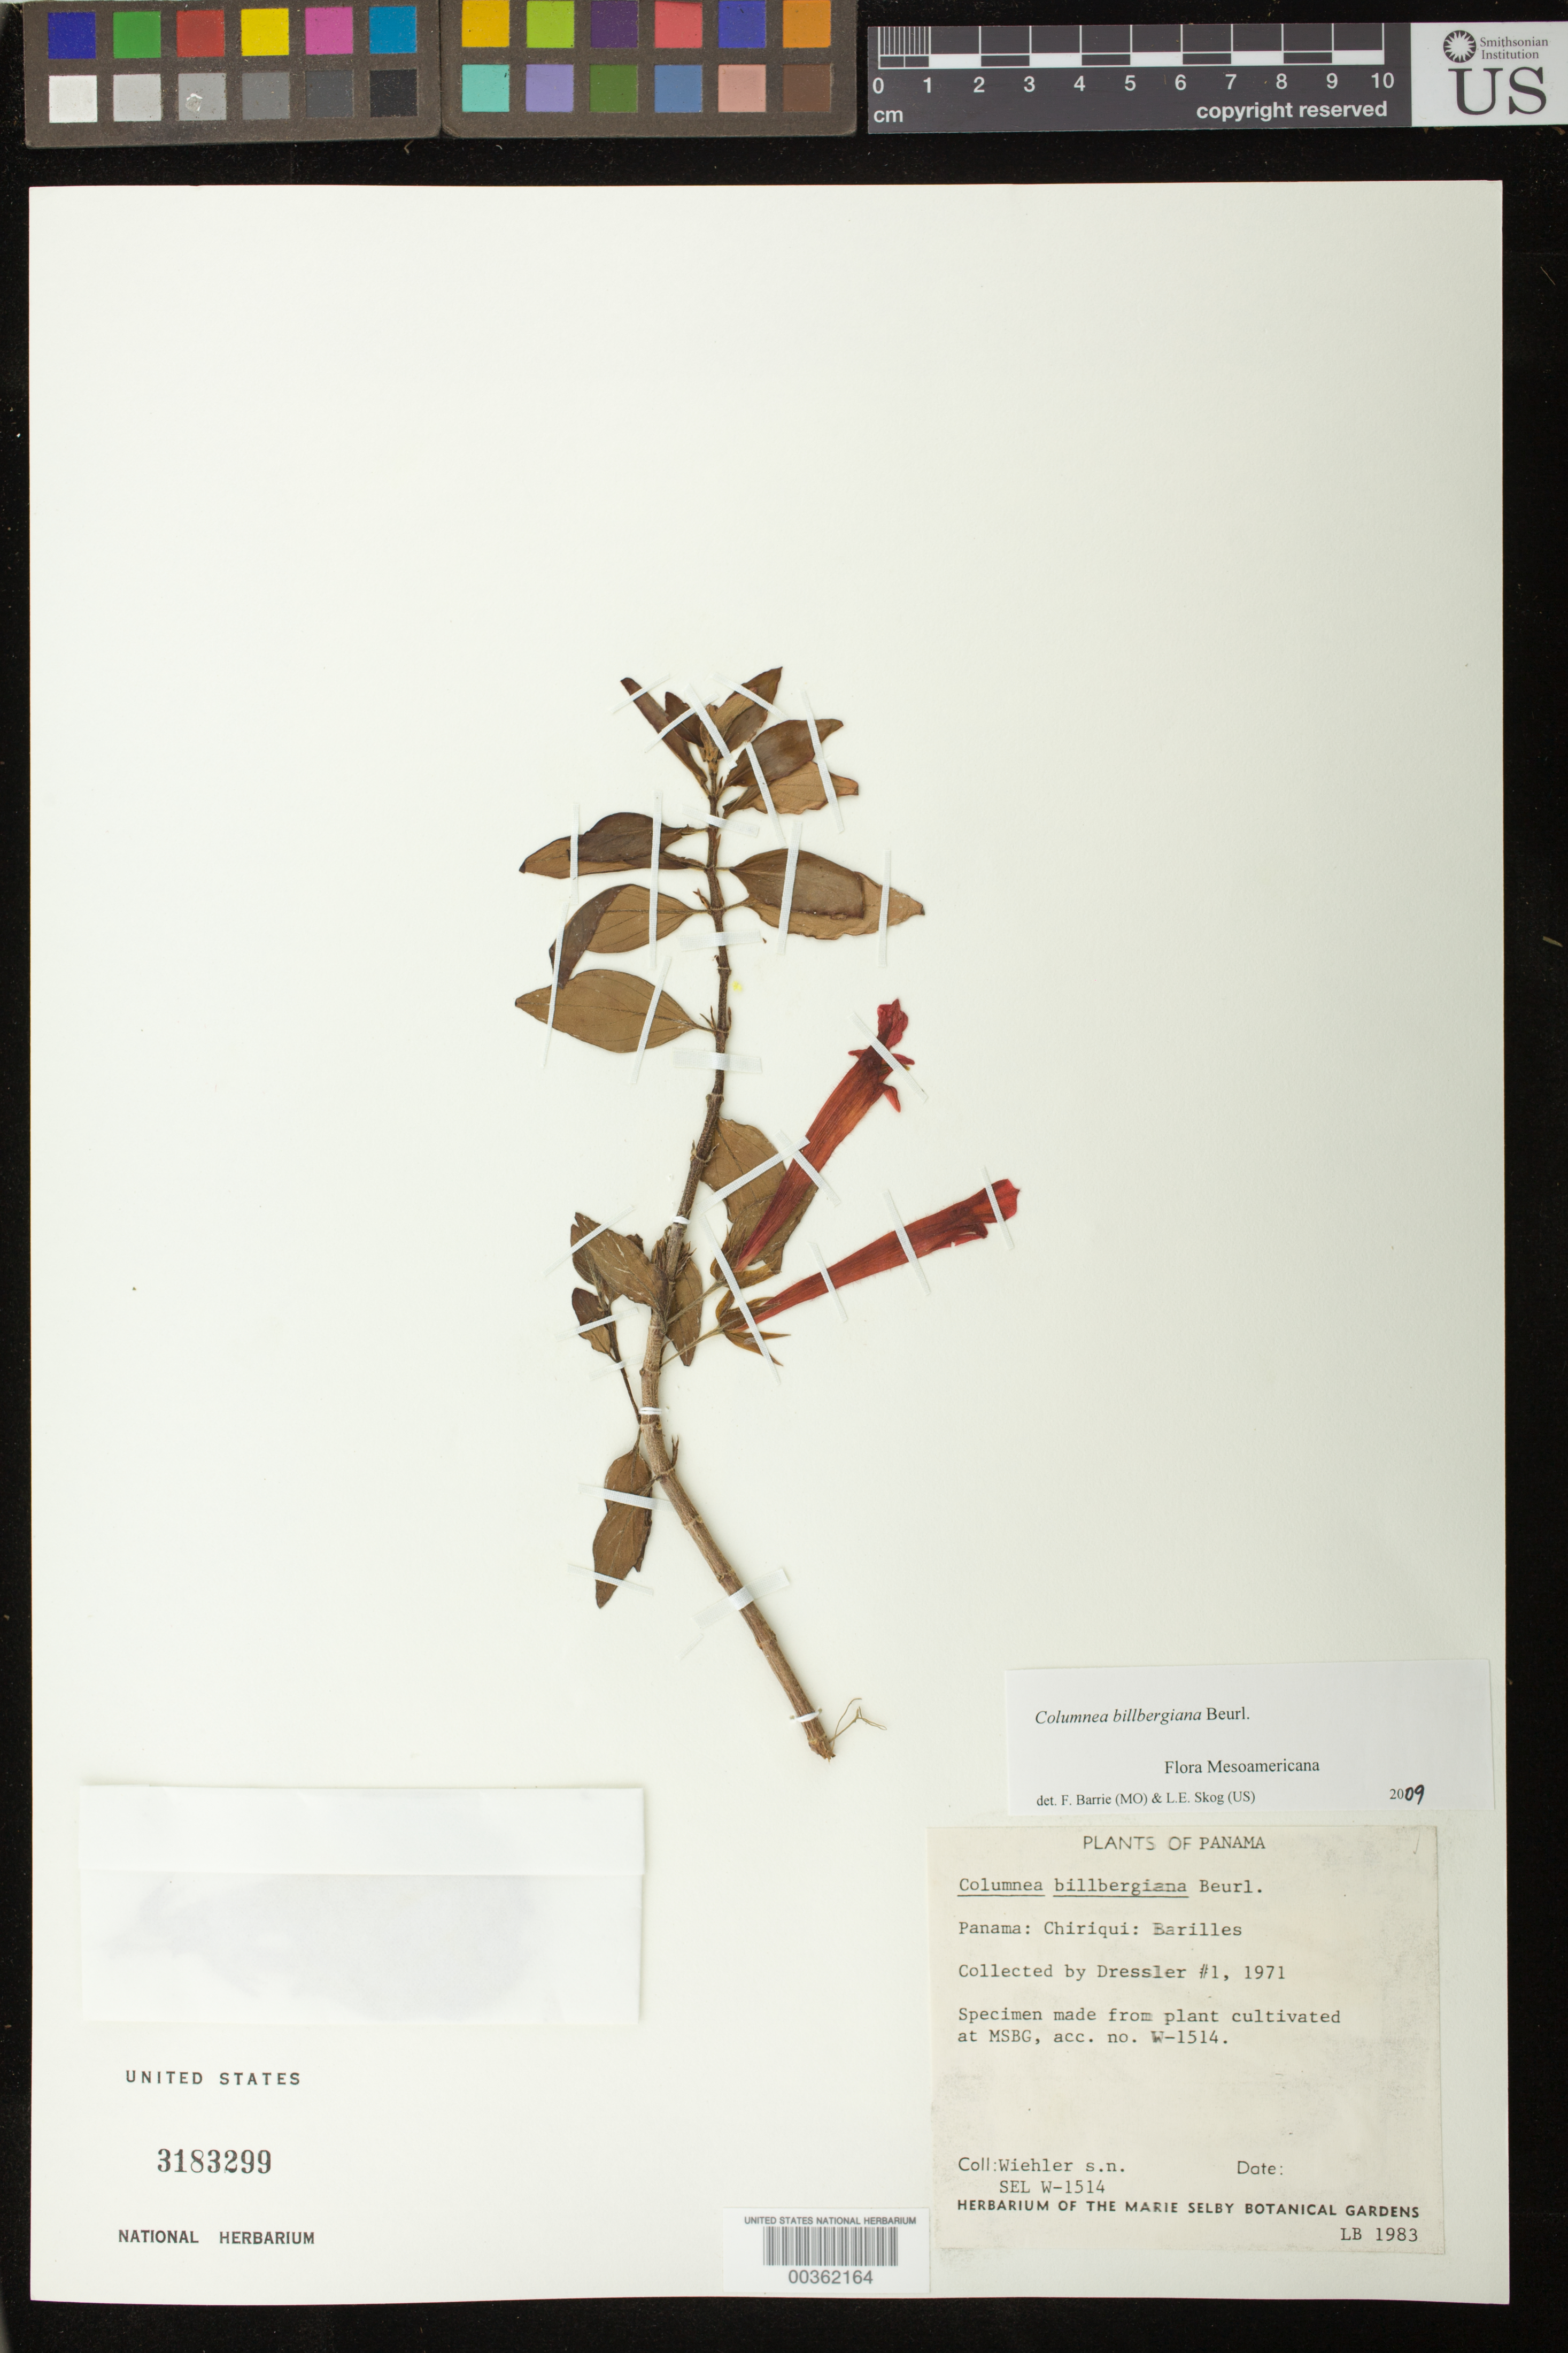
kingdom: Plantae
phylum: Tracheophyta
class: Magnoliopsida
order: Lamiales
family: Gesneriaceae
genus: Columnea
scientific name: Columnea billbergiana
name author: Beurl.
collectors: H. J. Wiehler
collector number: s.n. [W-1514]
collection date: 1983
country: United States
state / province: Florida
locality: Cultivated in Marie Selby Botanical Gardens greenhouses.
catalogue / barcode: US 3183299